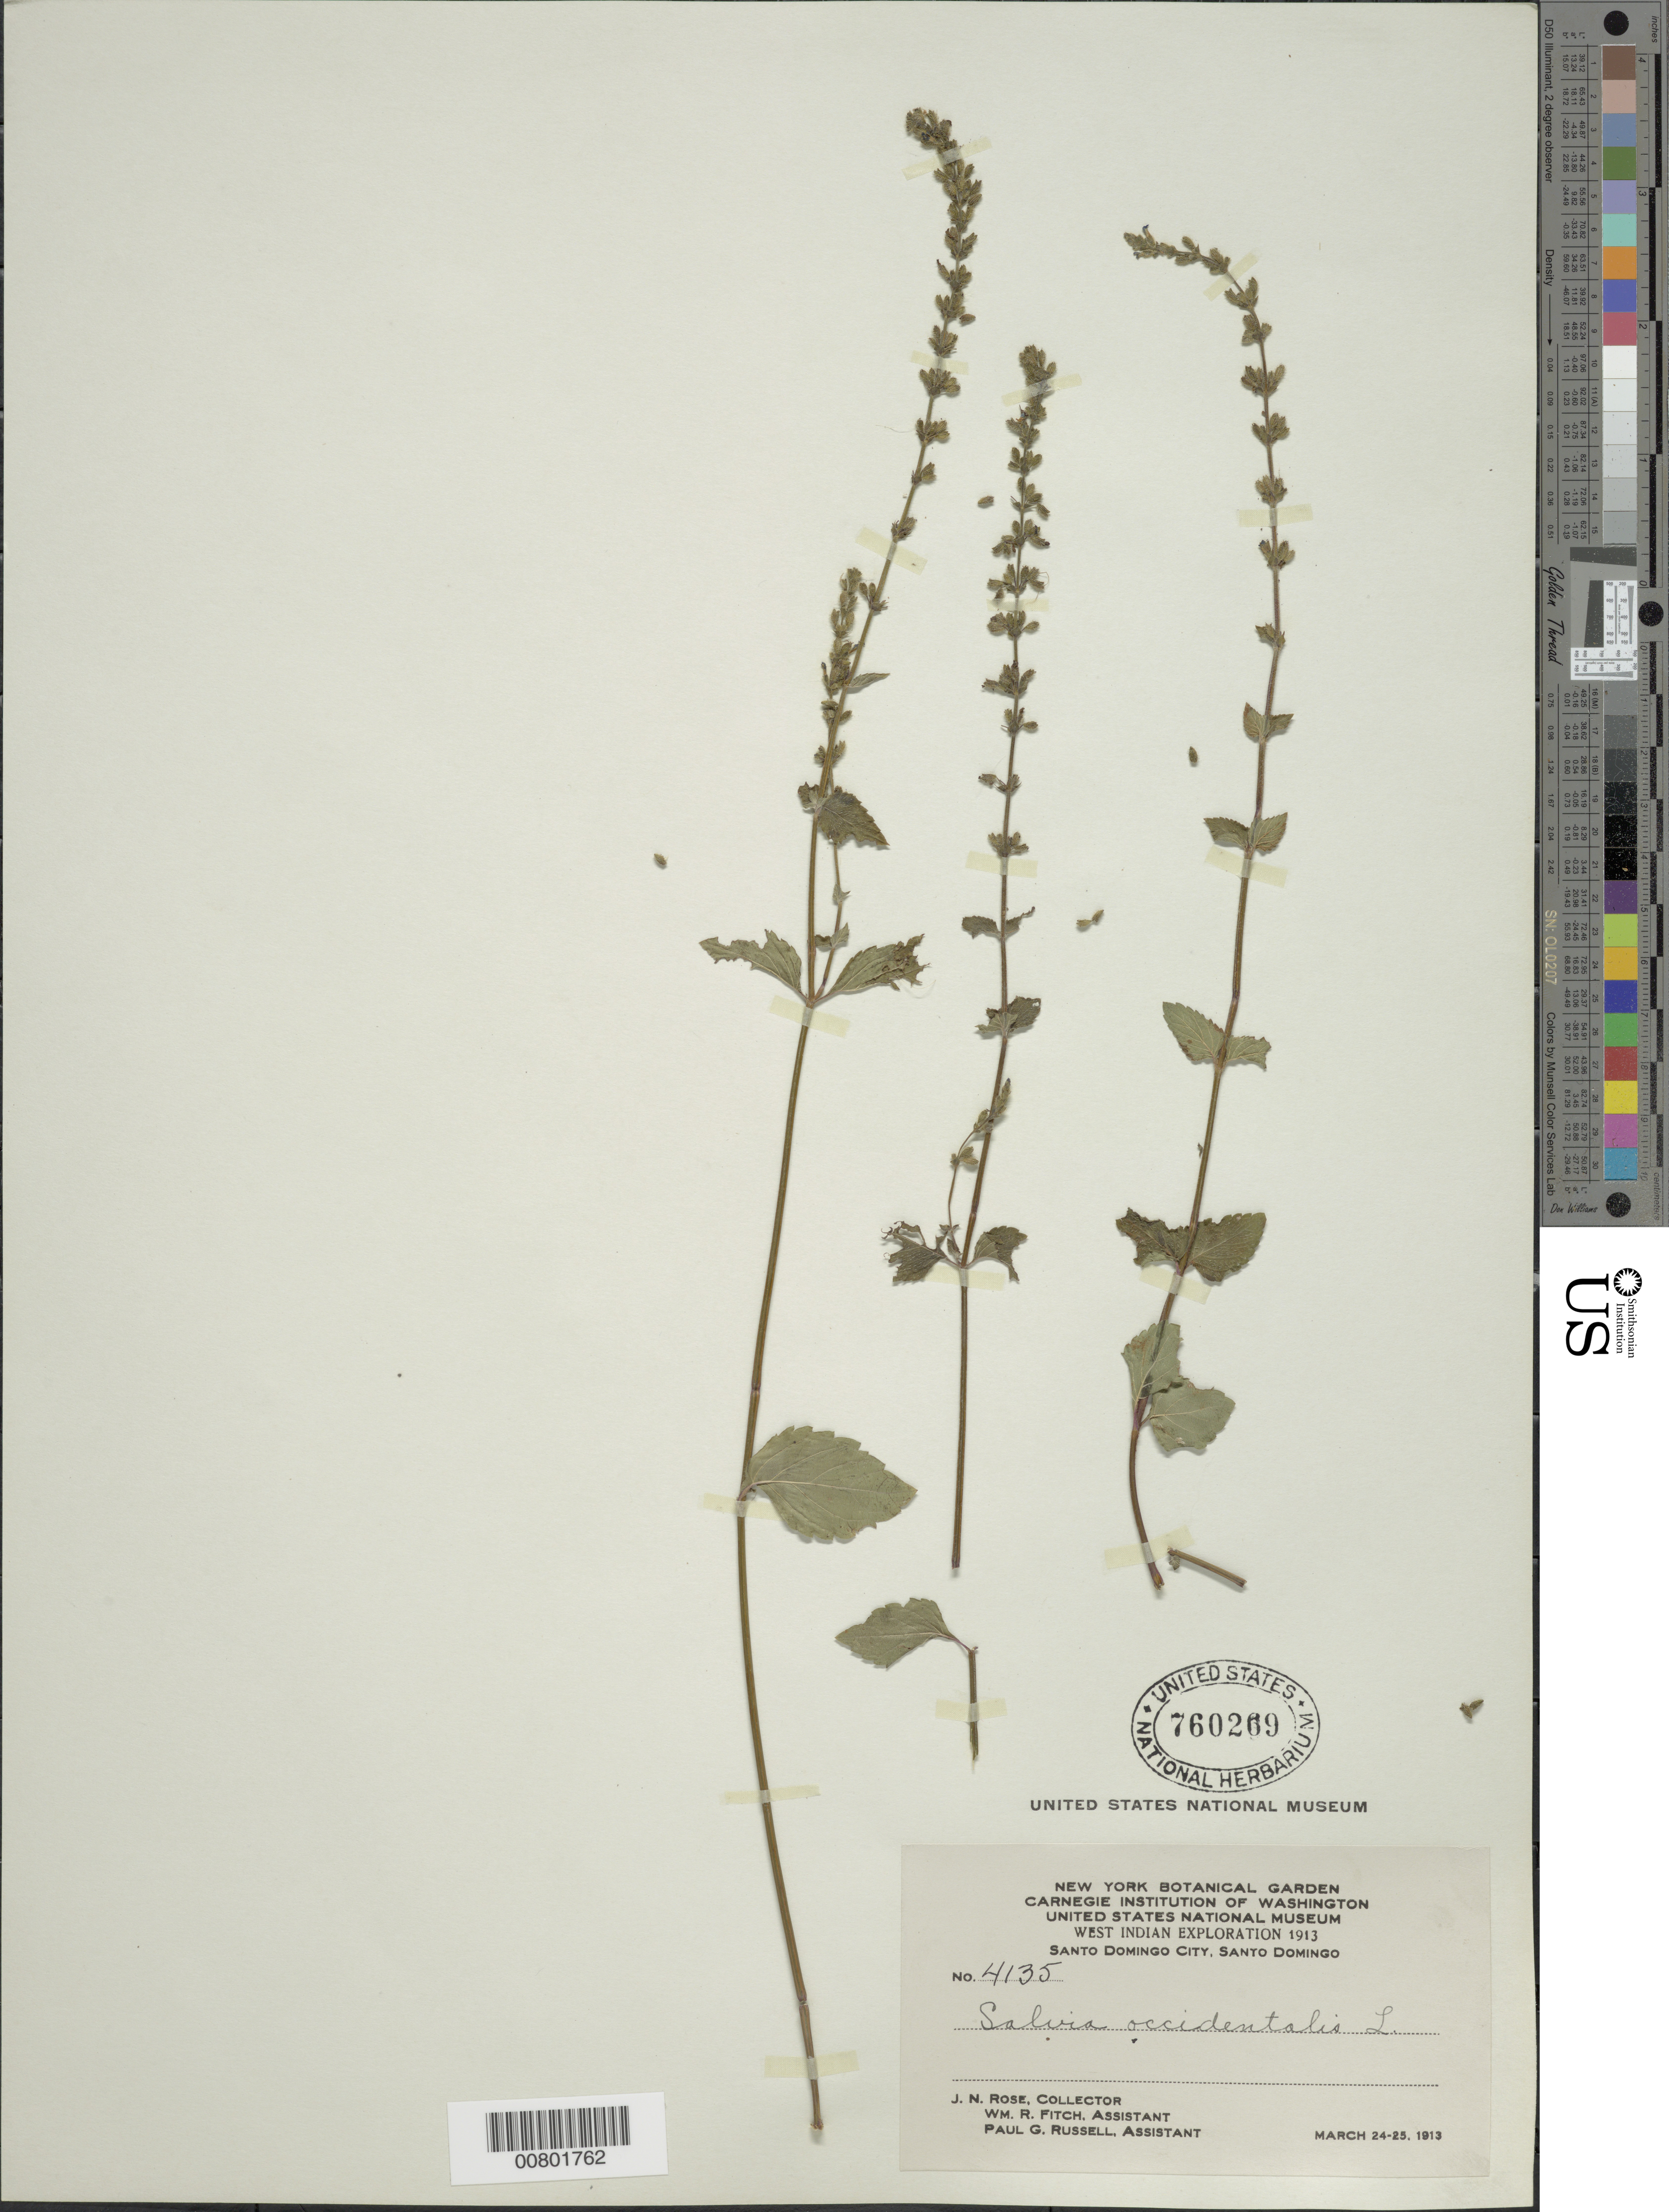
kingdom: Plantae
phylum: Tracheophyta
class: Magnoliopsida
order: Lamiales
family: Lamiaceae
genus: Salvia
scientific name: Salvia occidentalis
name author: Sw.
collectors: J. N. Rose, W. R. Fitch & P. G. Russell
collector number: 4135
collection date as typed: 24 Mar 1913 to 25 Mar 1913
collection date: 1913-03-24/1913-03-25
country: Dominican Republic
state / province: Distrito Nacional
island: Hispaniola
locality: Santo Domingo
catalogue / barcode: US 760269